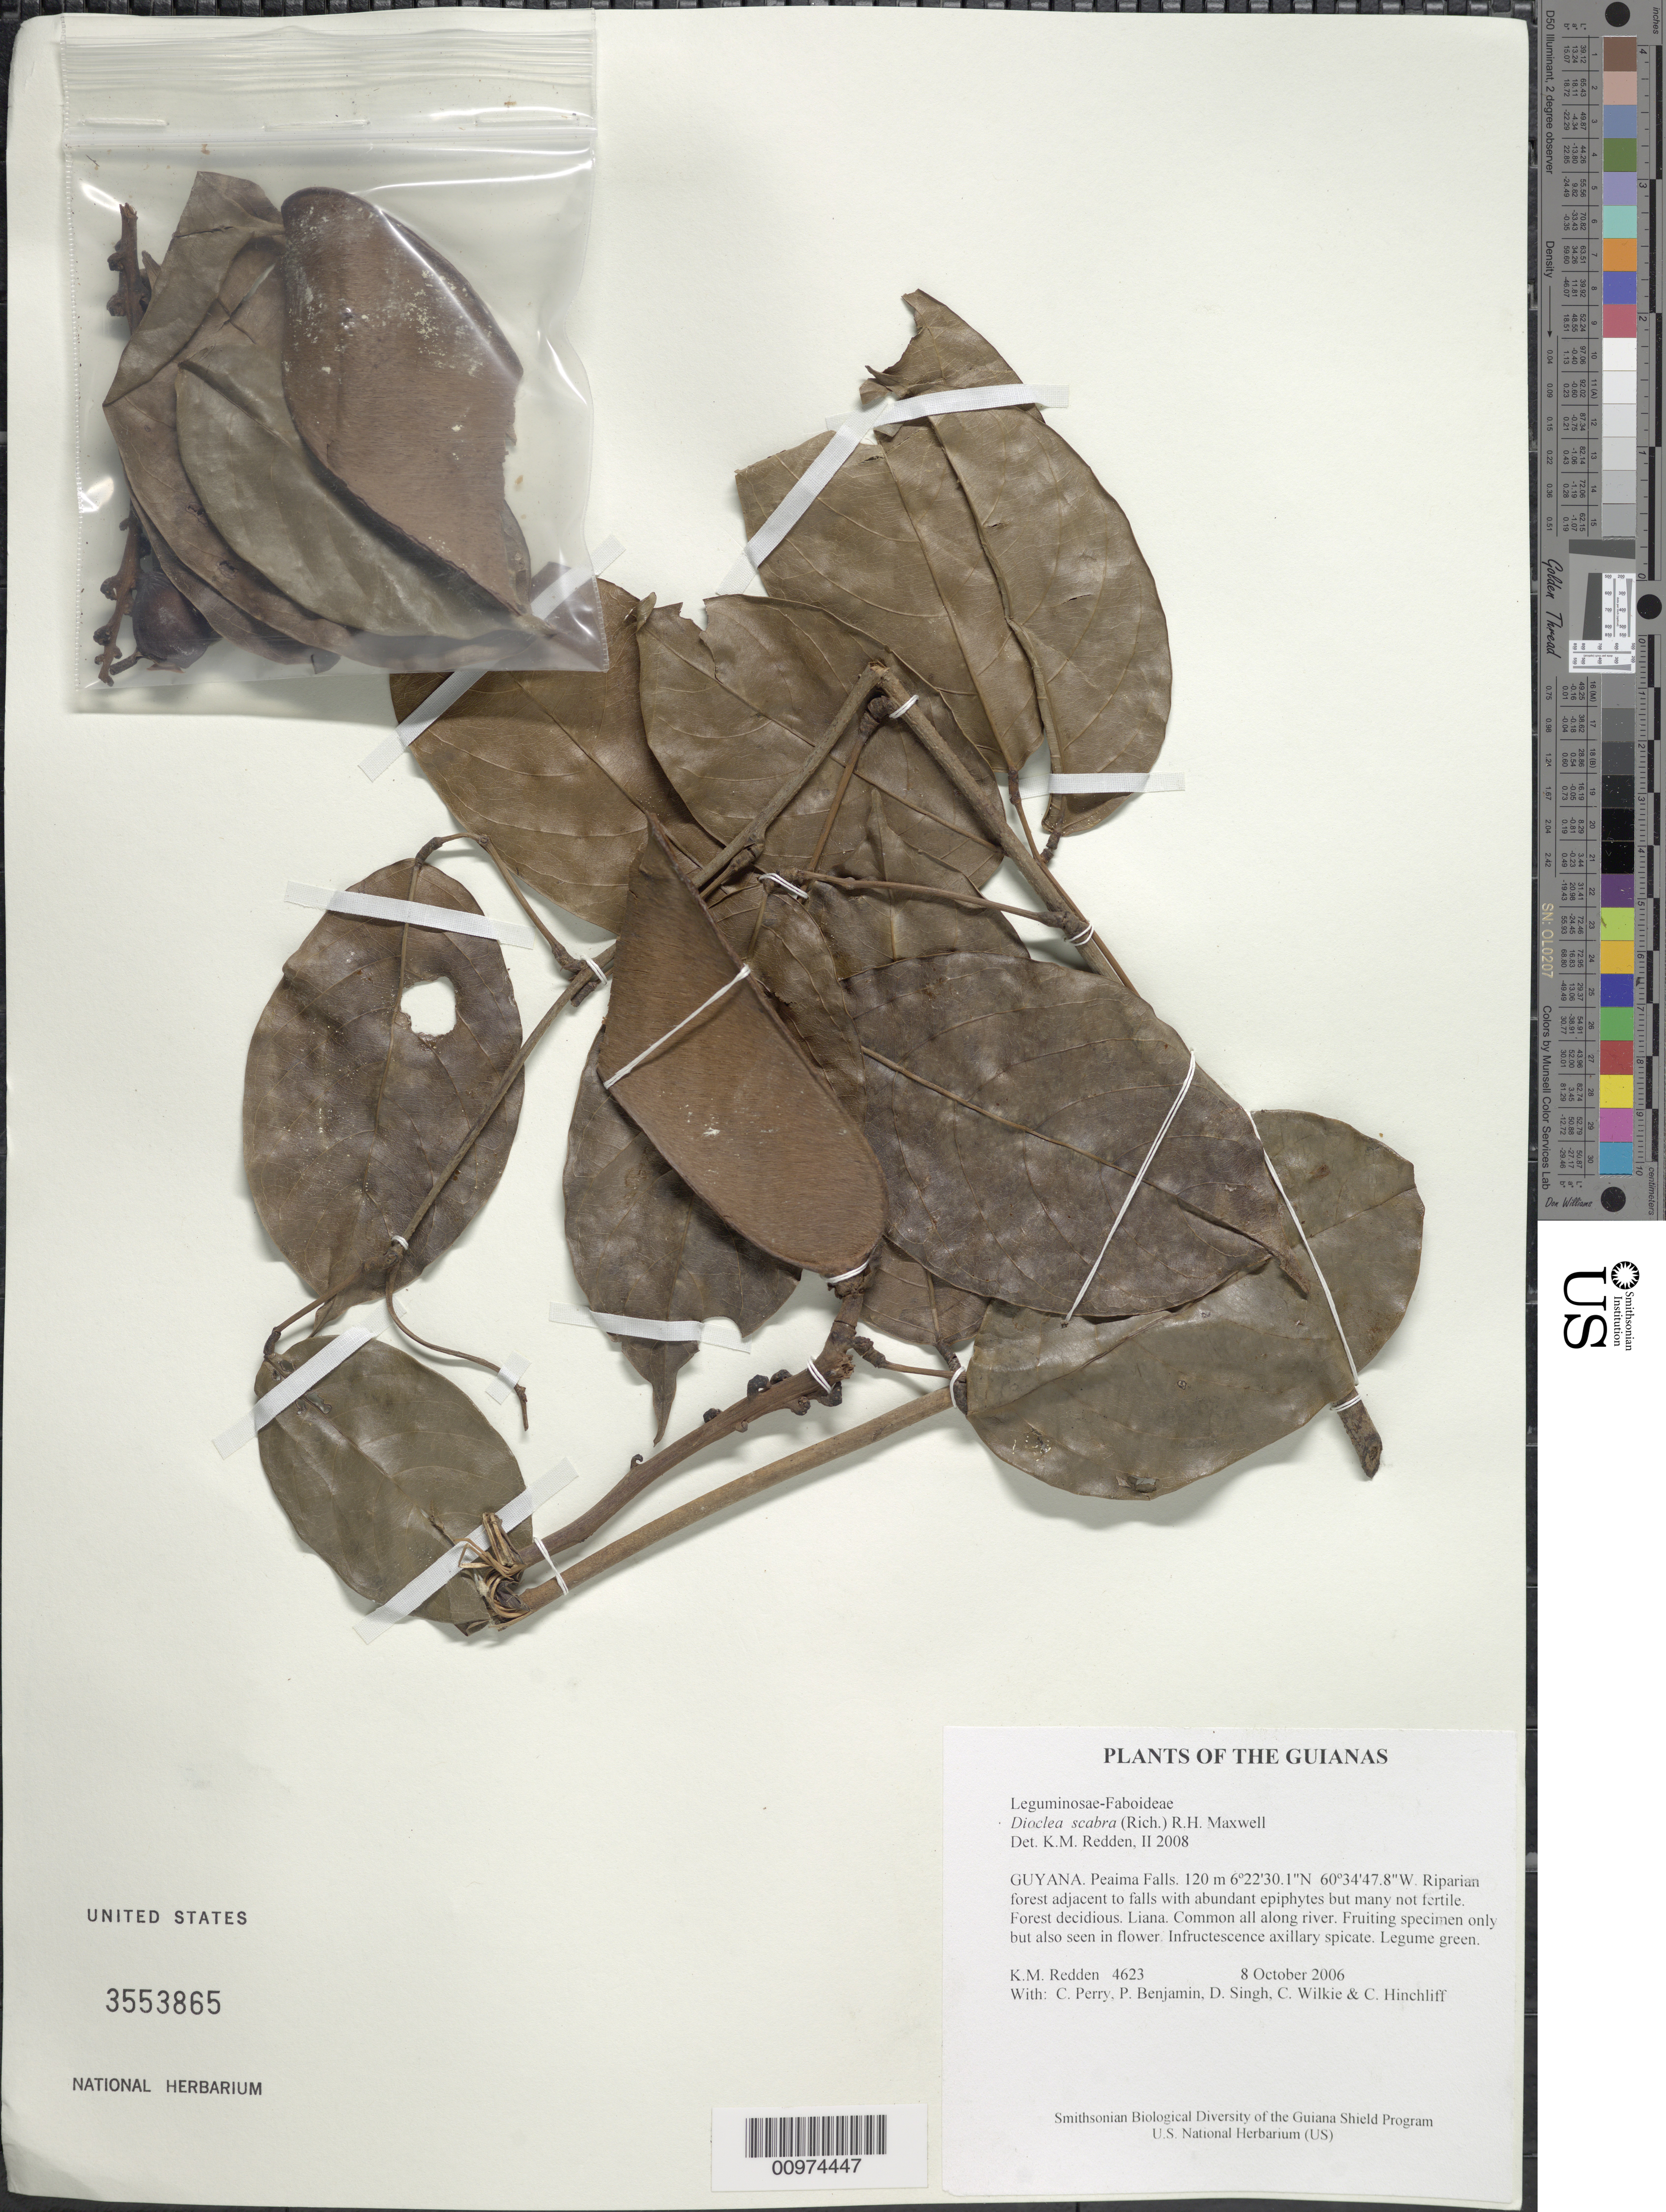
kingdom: Plantae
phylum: Tracheophyta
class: Magnoliopsida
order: Fabales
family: Fabaceae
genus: Macropsychanthus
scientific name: Macropsychanthus scaber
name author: (Rich.) L.P. Queiroz & Snak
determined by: Strong, Mark T., (BOT), Smithsonian Institution - National Museum of Natural History (UNITED STATES)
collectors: K. M. Redden, C. Perry, P. Benjamin, D. Singh, C. Wilkie & C. E. Hinchliff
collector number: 4623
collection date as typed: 8 October 2006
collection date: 2006-10-08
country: Guyana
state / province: Cuyuni-Mazaruni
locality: Peaima Falls.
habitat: Riparian forest adjacent to falls with abundant epiphytes but many not fertile. Forest deciduous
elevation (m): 120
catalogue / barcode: US 3553865